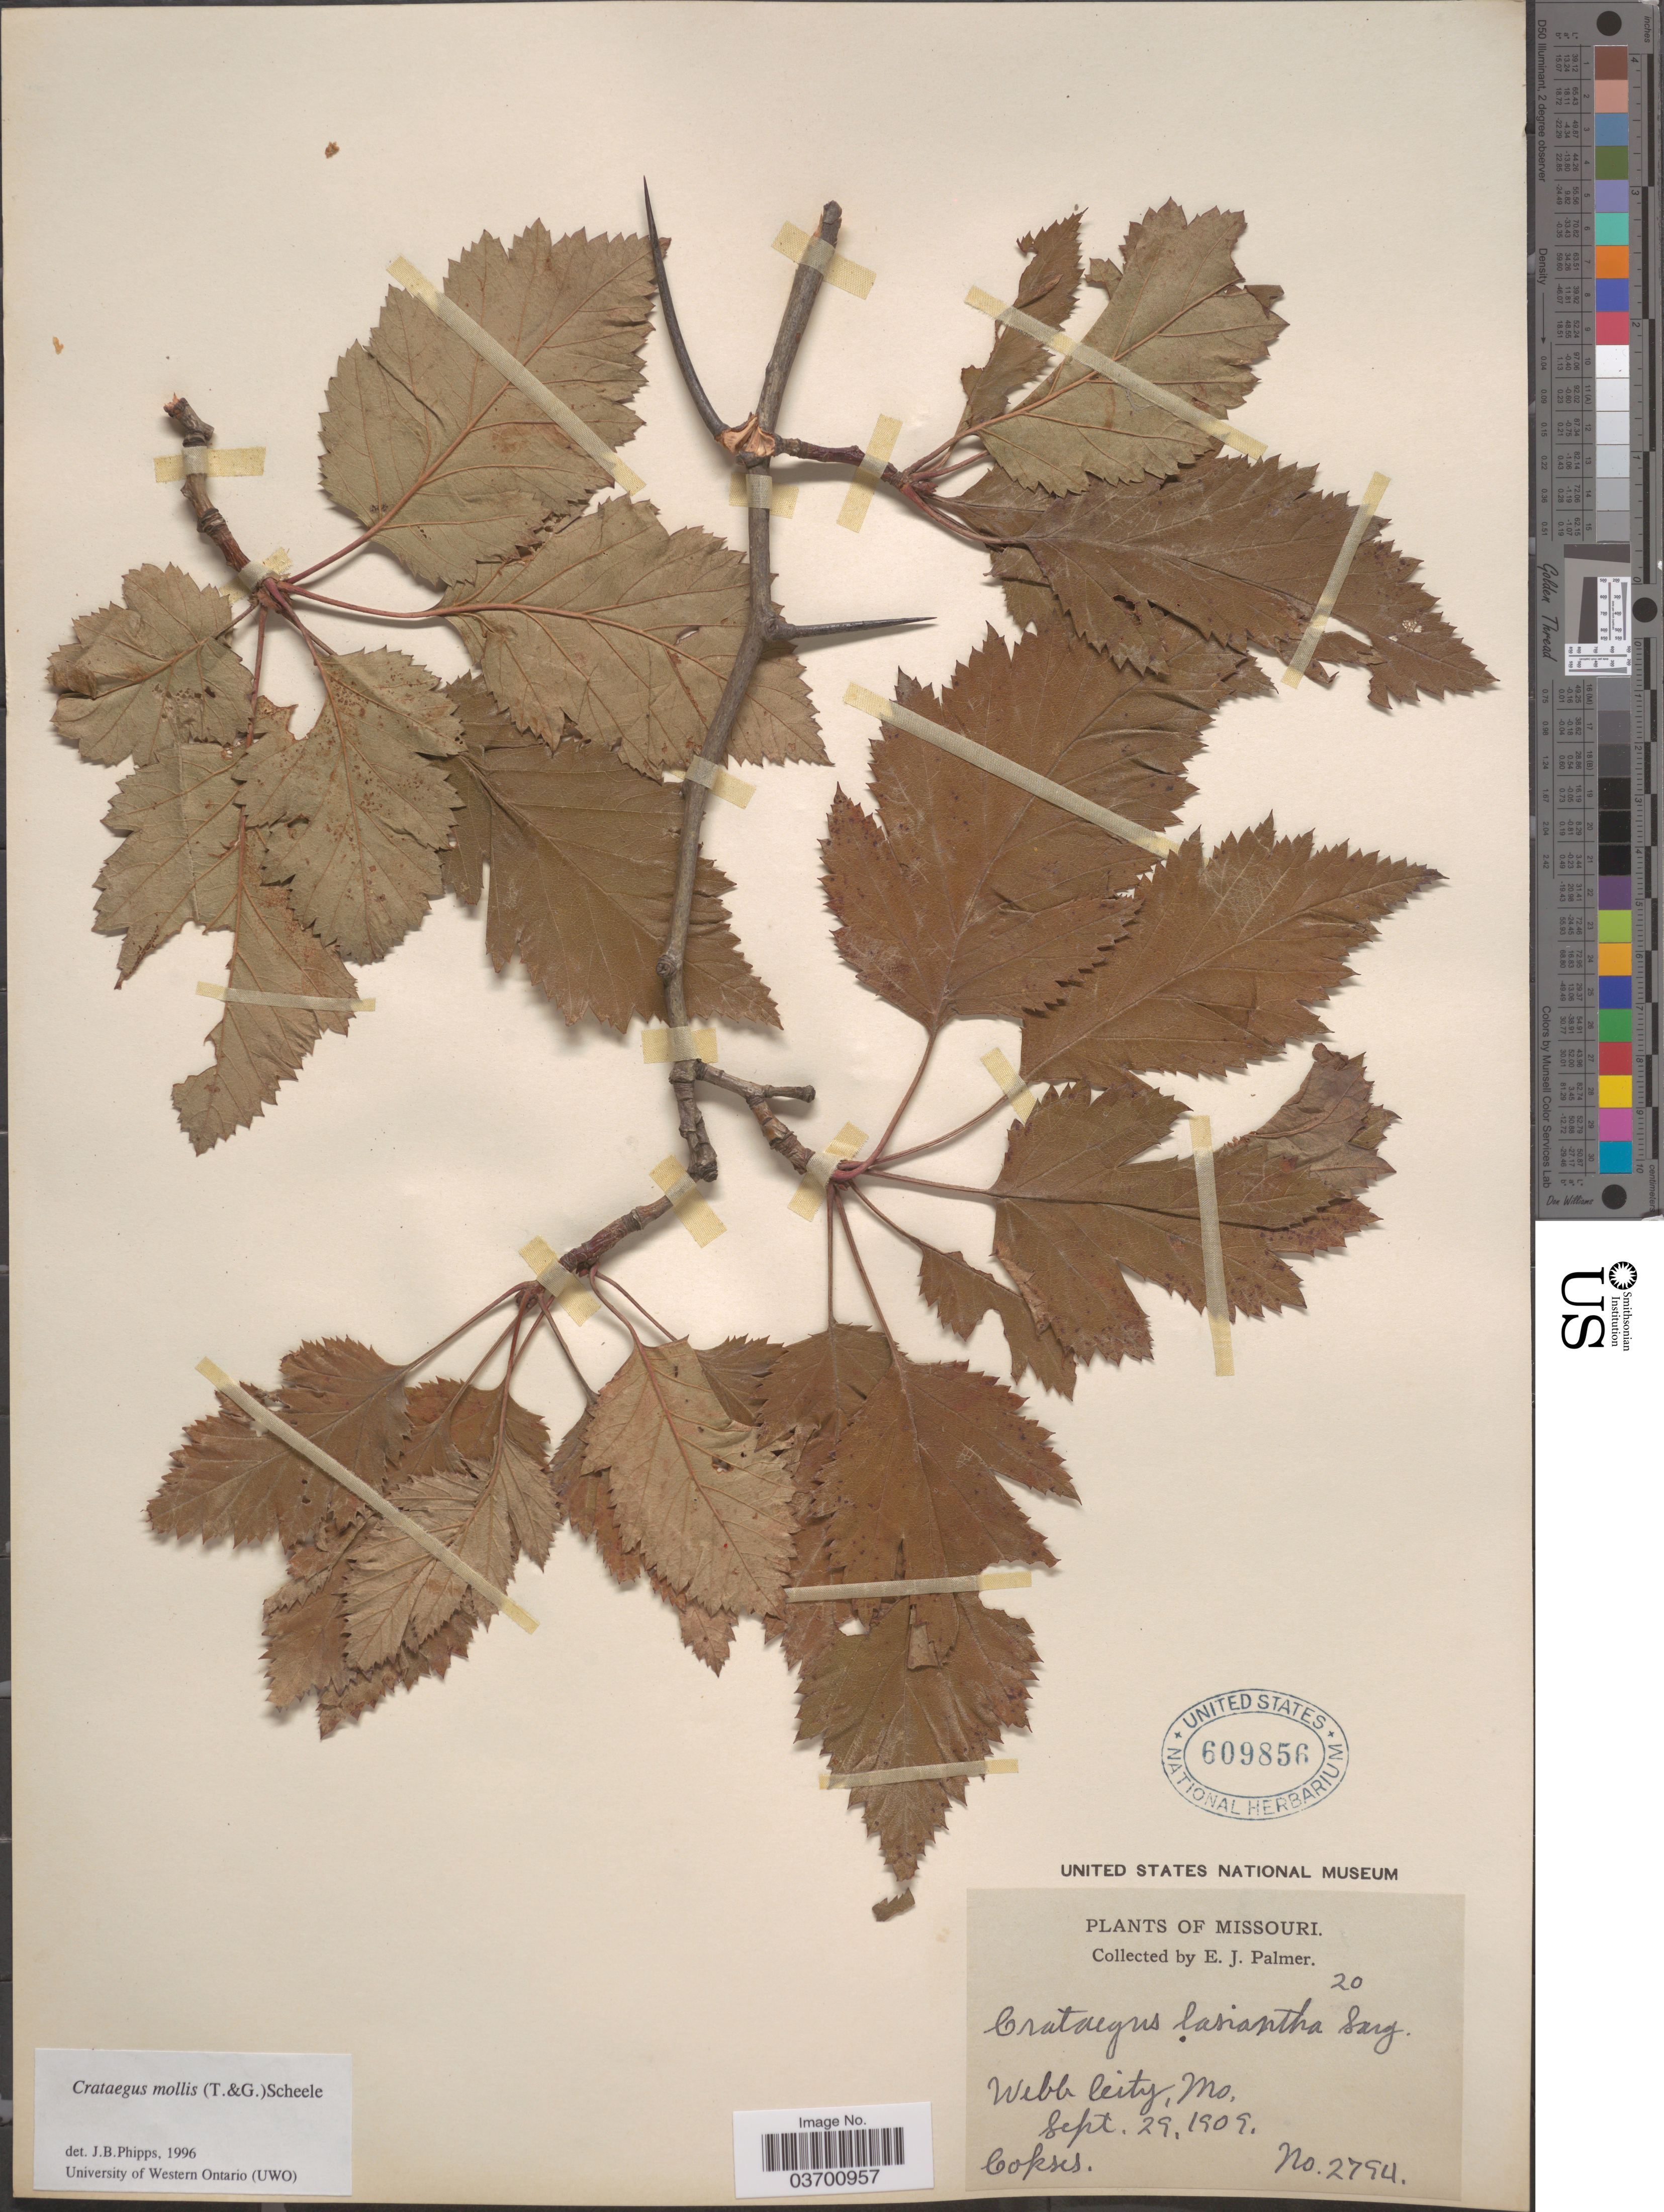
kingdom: Plantae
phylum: Tracheophyta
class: Magnoliopsida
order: Rosales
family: Rosaceae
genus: Crataegus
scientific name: Crataegus mollis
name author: (Torr. & A. Gray) Scheele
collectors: E. J. Palmer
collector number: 2794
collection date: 1909-09-29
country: United States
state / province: Missouri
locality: Webb City.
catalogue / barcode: US 609856